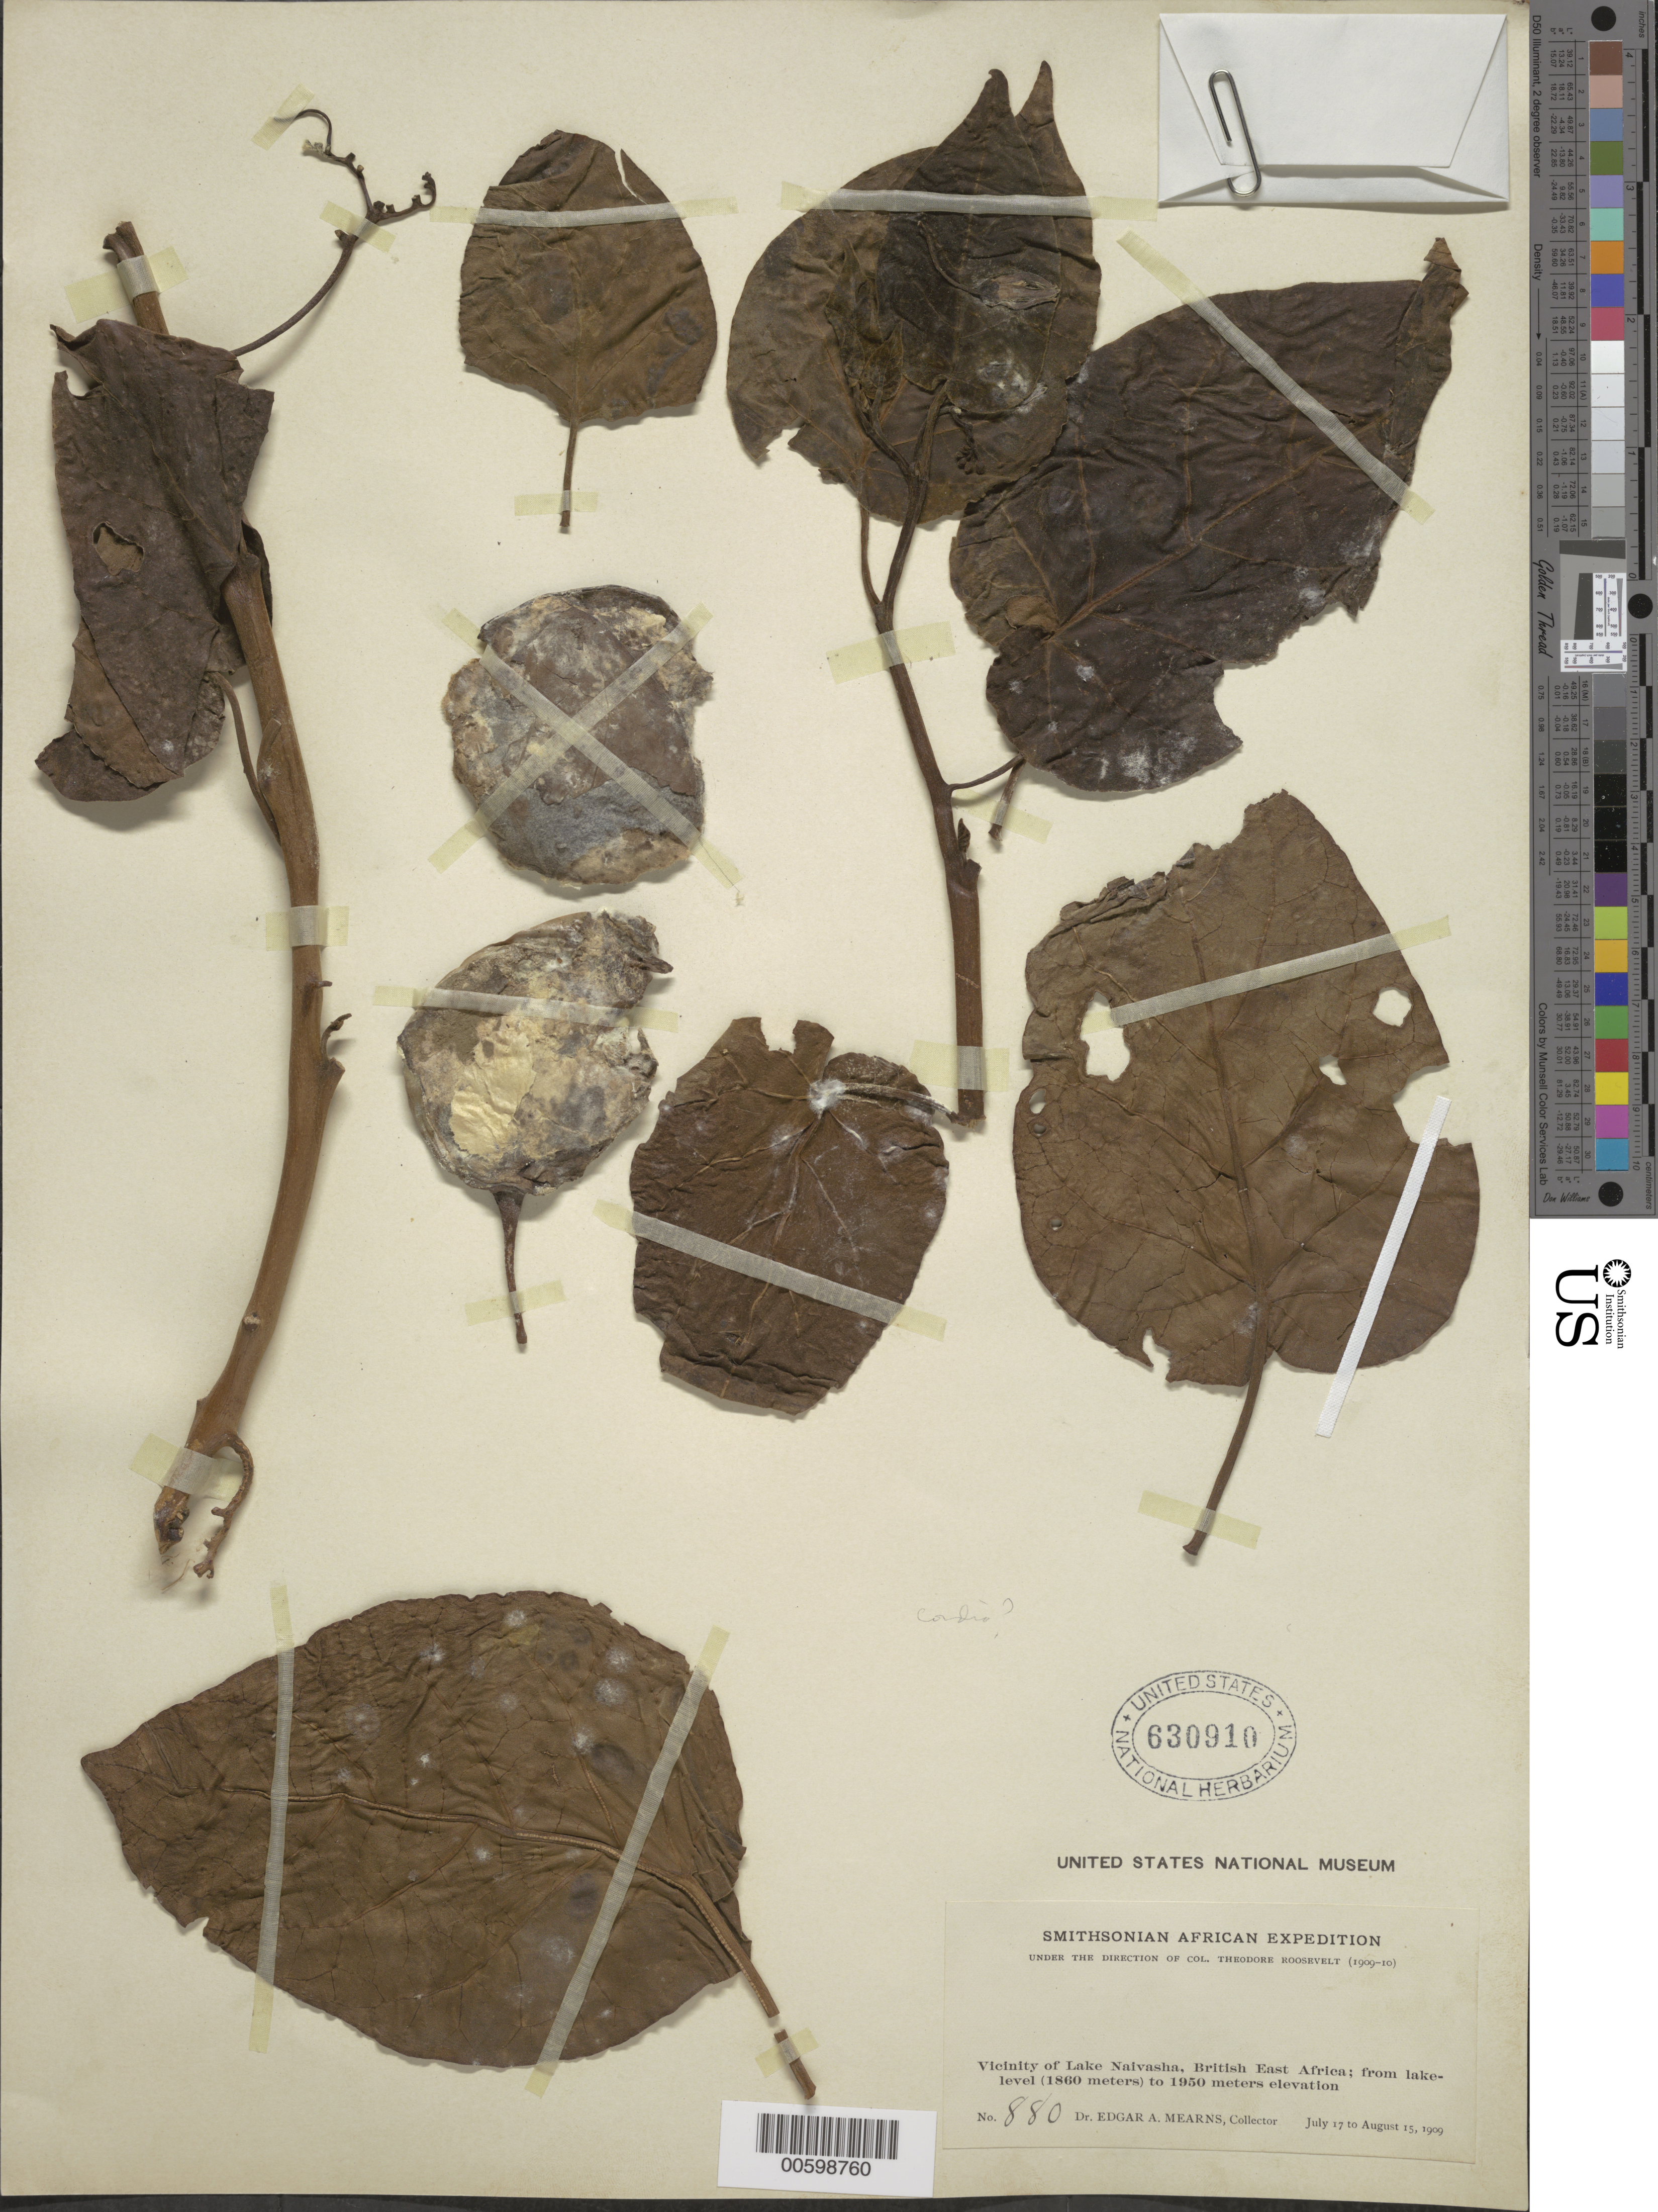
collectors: E. A. Mearns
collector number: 880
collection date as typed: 17 Jul 1909 to 15 Aug 1909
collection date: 1909-07-17/1909-08-15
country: Kenya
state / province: Nakuru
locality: Vicinity of Lake Naivasha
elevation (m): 1860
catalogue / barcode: US 630910